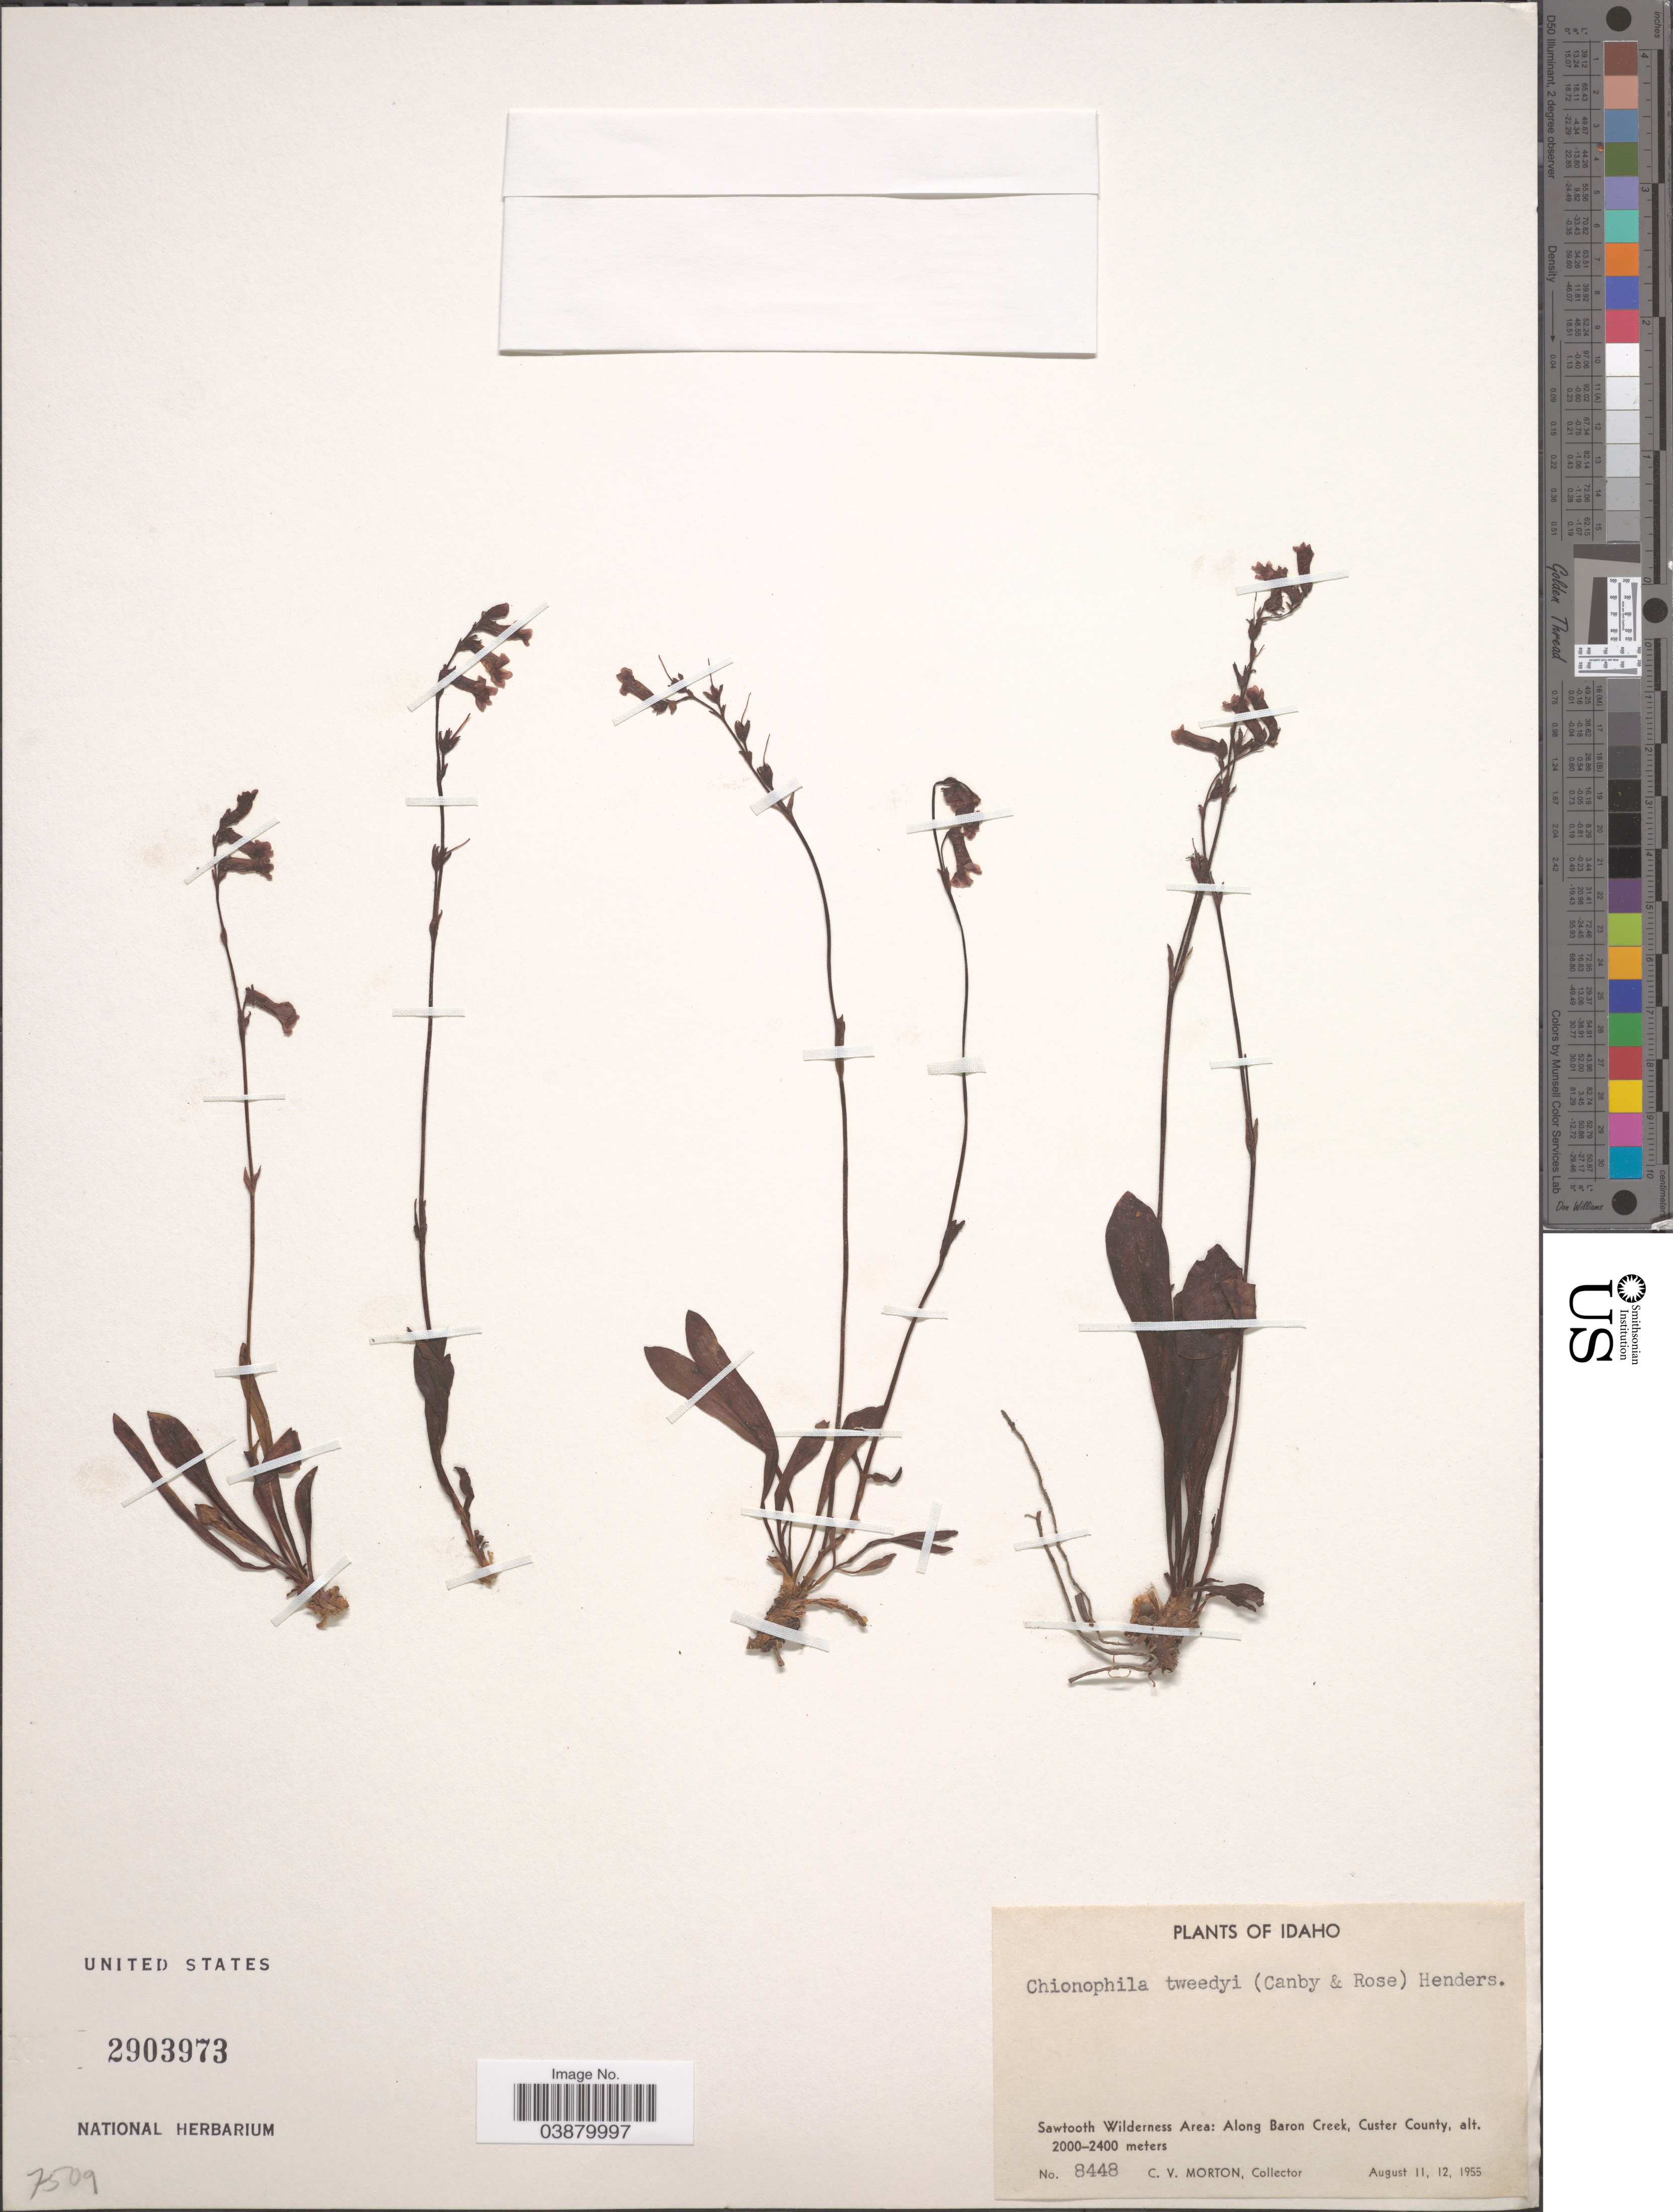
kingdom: Plantae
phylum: Tracheophyta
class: Magnoliopsida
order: Lamiales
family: Plantaginaceae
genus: Chionophila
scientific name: Chionophila tweedyi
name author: (Canby & Rose) Hend.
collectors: C. V. Morton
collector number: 8448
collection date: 1955-08-11/1955-08-12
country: United States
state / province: Idaho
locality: Sawtooth Wilderness Area: Along Baron Creek, Custer County.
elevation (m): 2000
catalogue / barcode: US 2903973